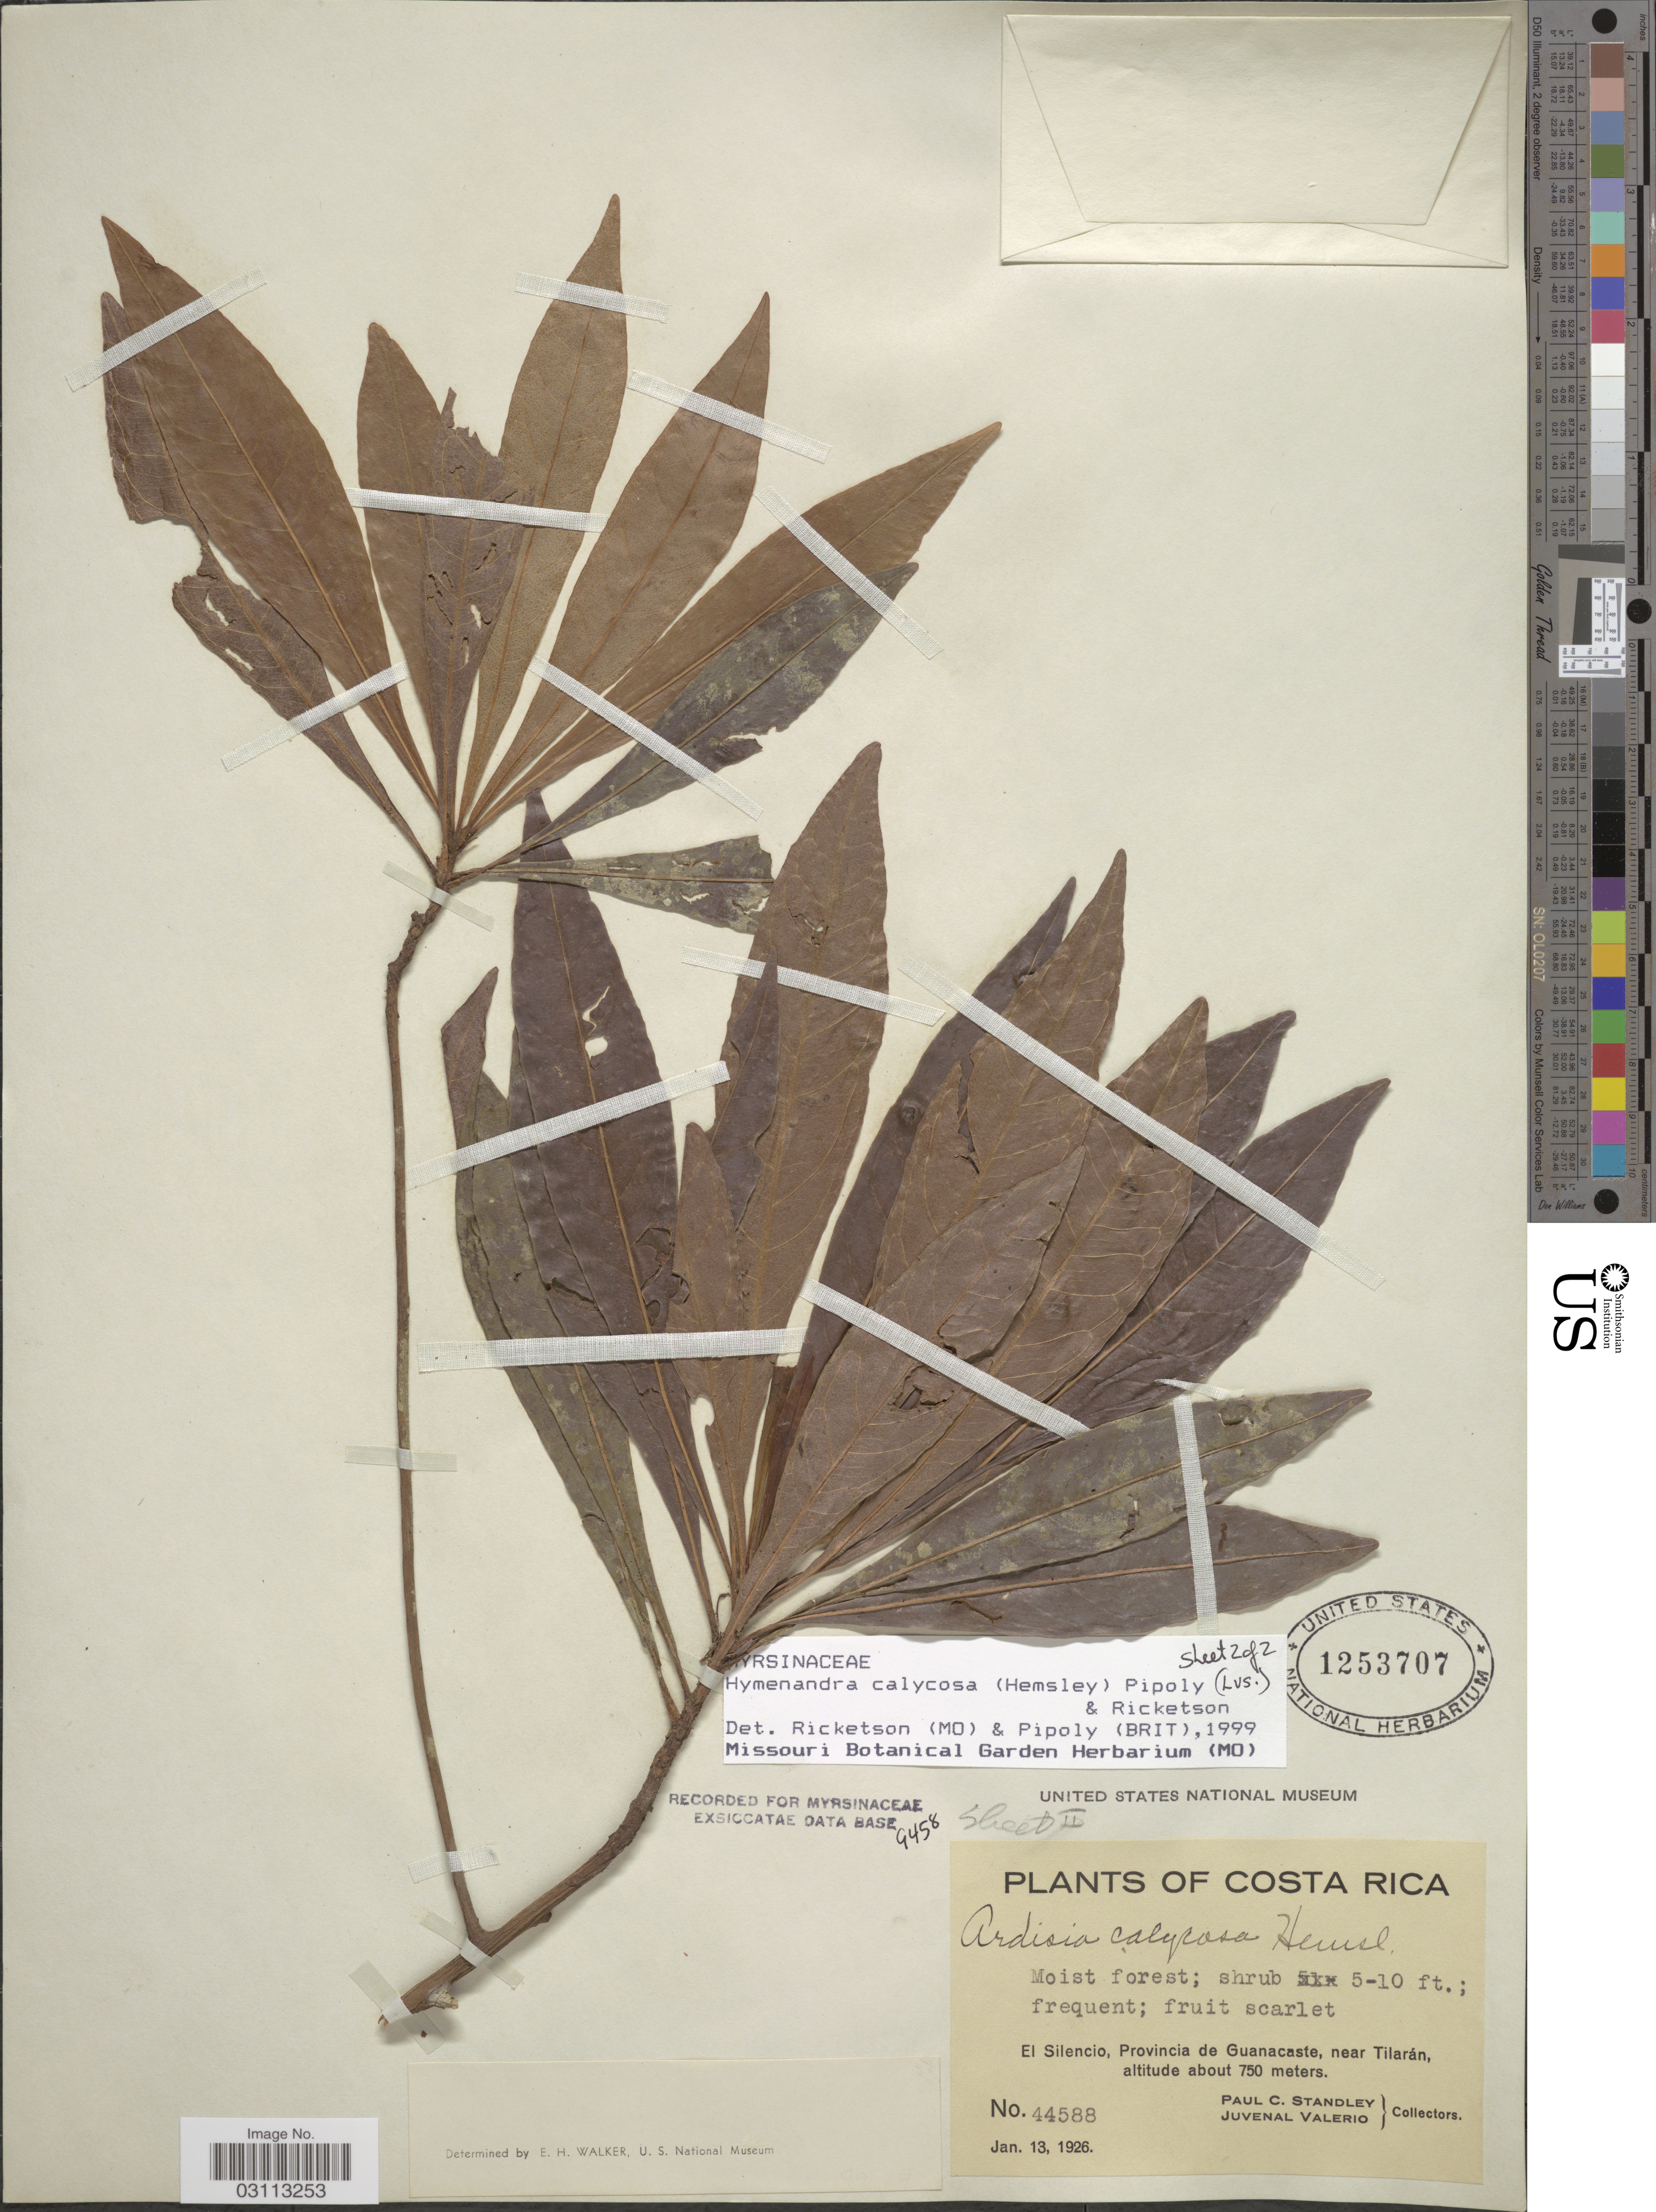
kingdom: Plantae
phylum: Tracheophyta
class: Magnoliopsida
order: Ericales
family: Primulaceae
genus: Hymenandra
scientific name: Hymenandra calycosa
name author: (Hemsl.) Pipoly & Ricketson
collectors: P. C. Standley & J. Valerio R.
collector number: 44588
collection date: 1926-01-13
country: Costa Rica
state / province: Guanacaste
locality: El Silencio, Provincia de Guanacaste, near Tilarán.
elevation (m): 750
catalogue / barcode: US 1253707